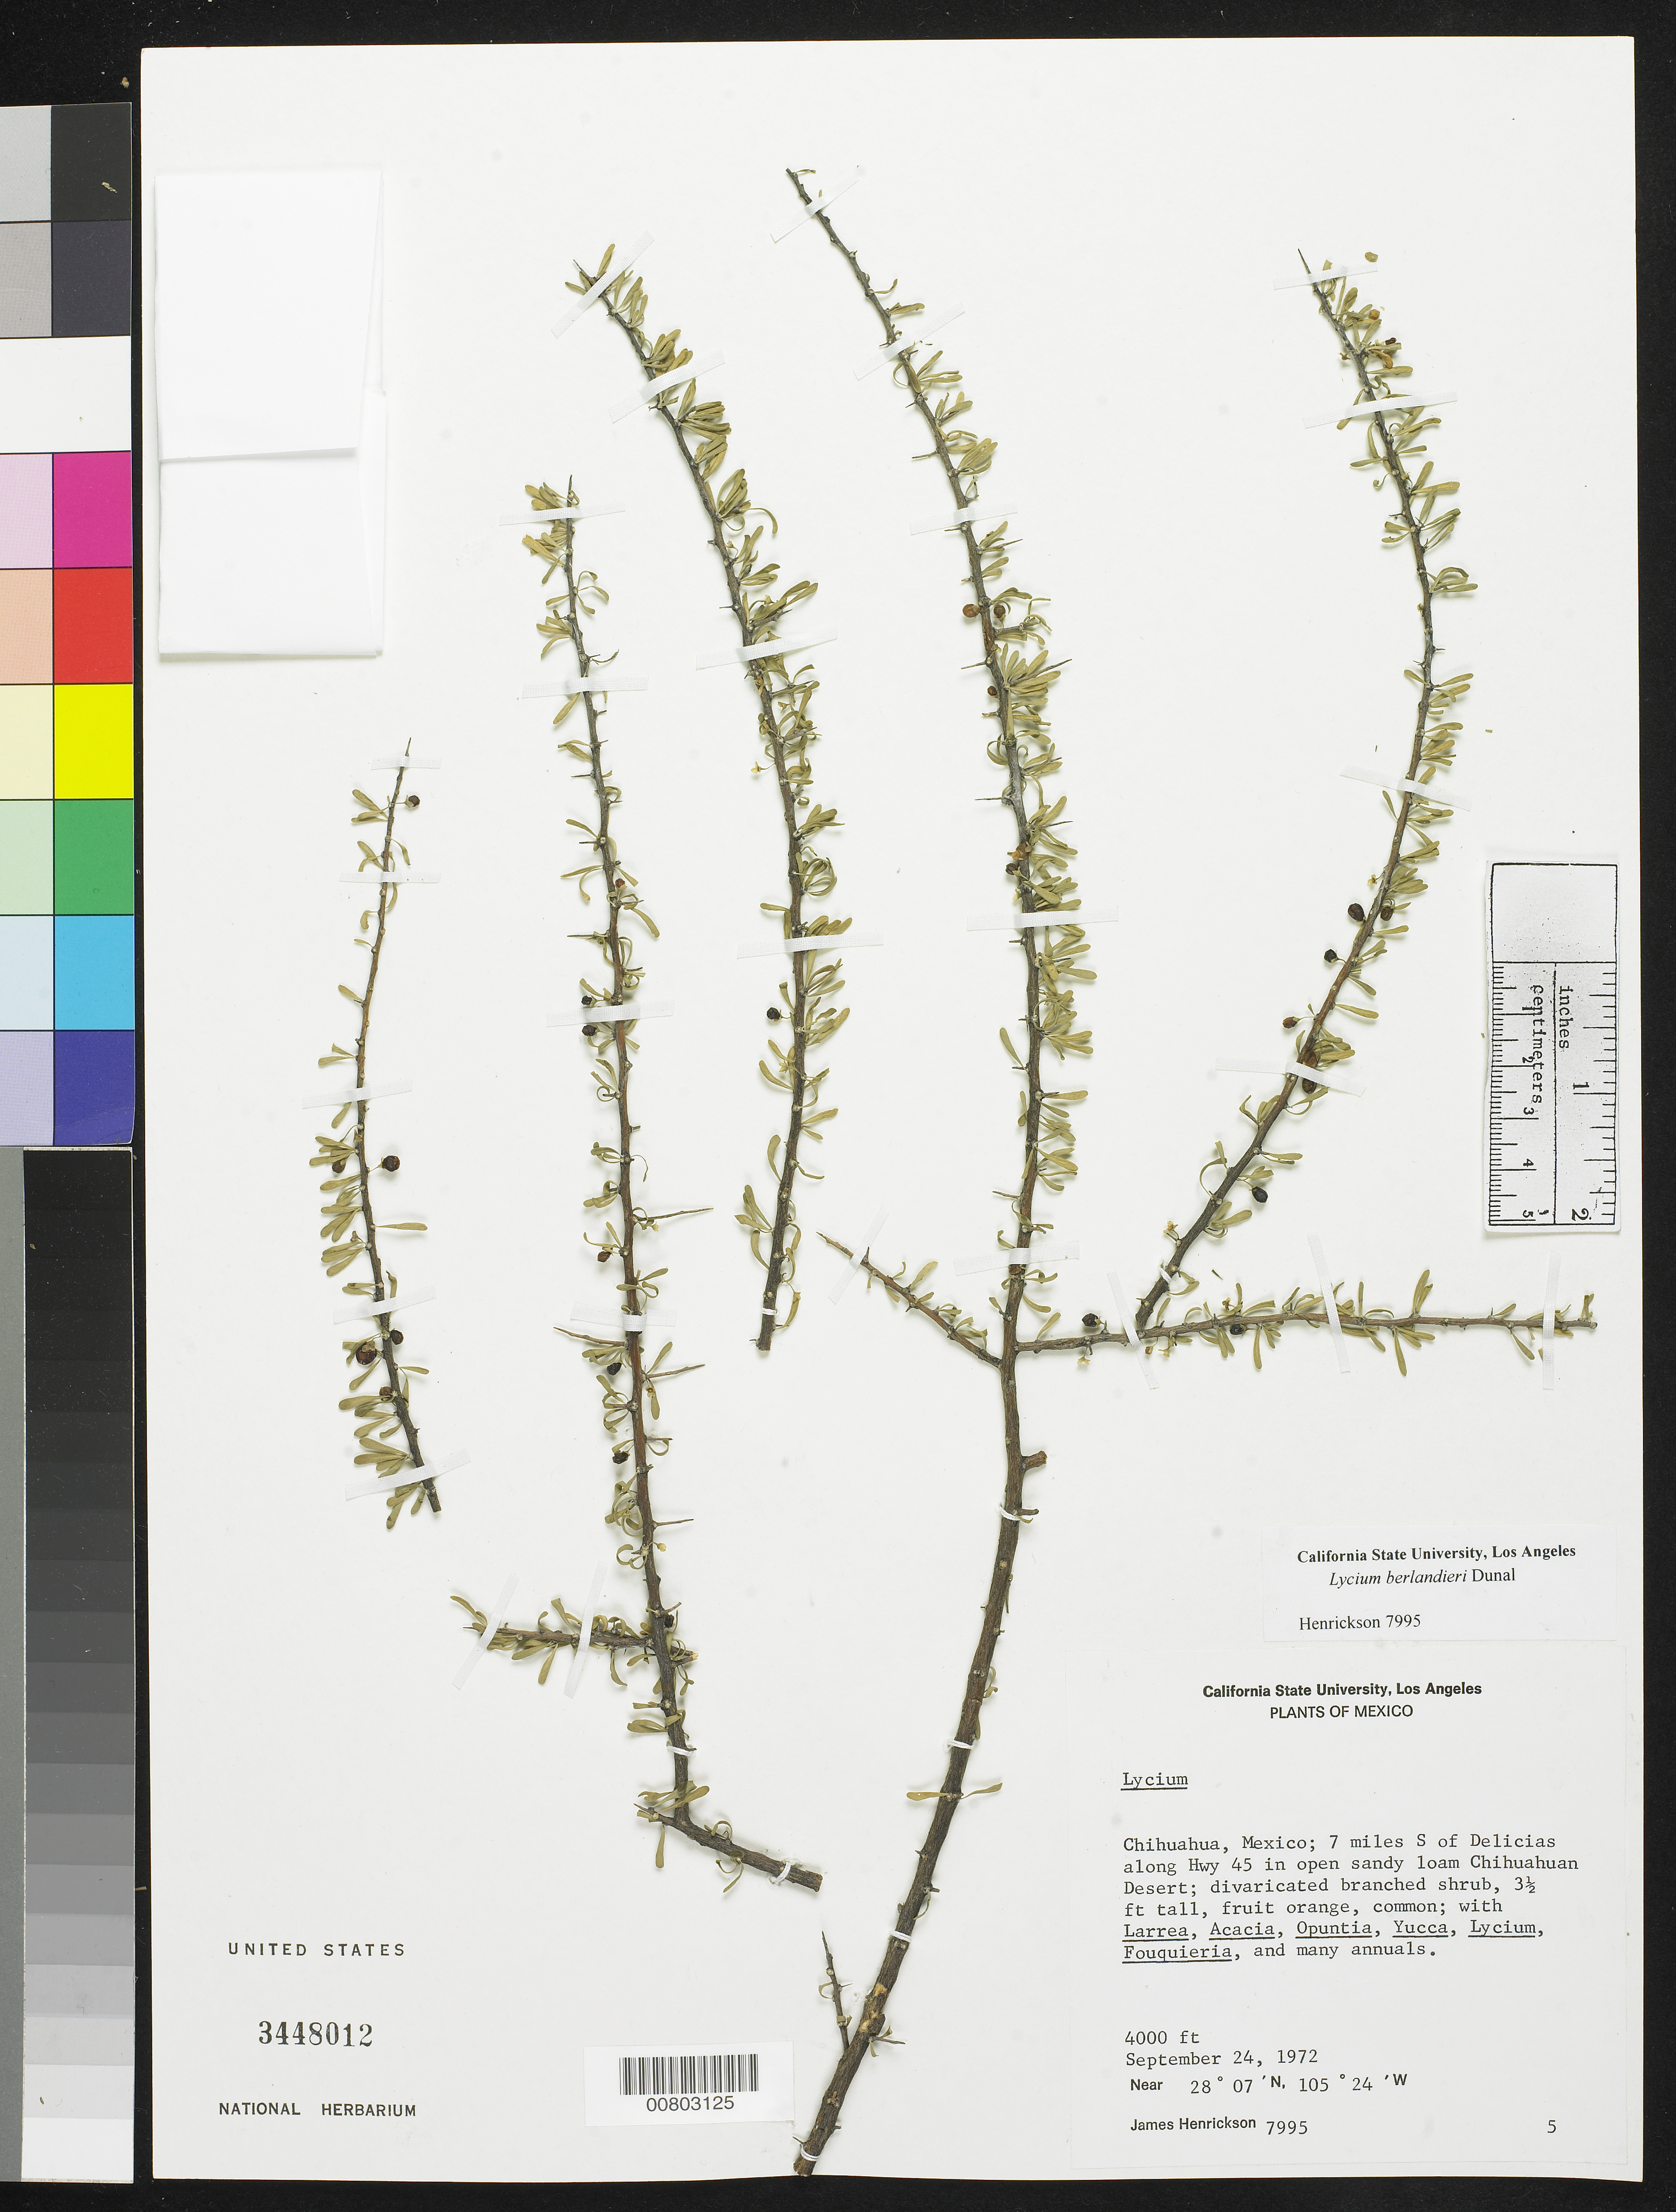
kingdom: Plantae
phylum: Tracheophyta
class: Magnoliopsida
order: Solanales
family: Solanaceae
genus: Lycium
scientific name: Lycium berlandieri var. berlandieri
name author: Dunal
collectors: J. Henrickson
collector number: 7995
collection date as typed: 24 Sep 1972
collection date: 1972-09-24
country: Mexico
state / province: Chihuahua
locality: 7 miles S of Delicias along Hwy 45 in open sandy loam Chihuahuan Desert.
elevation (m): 1219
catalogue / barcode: US 3448012